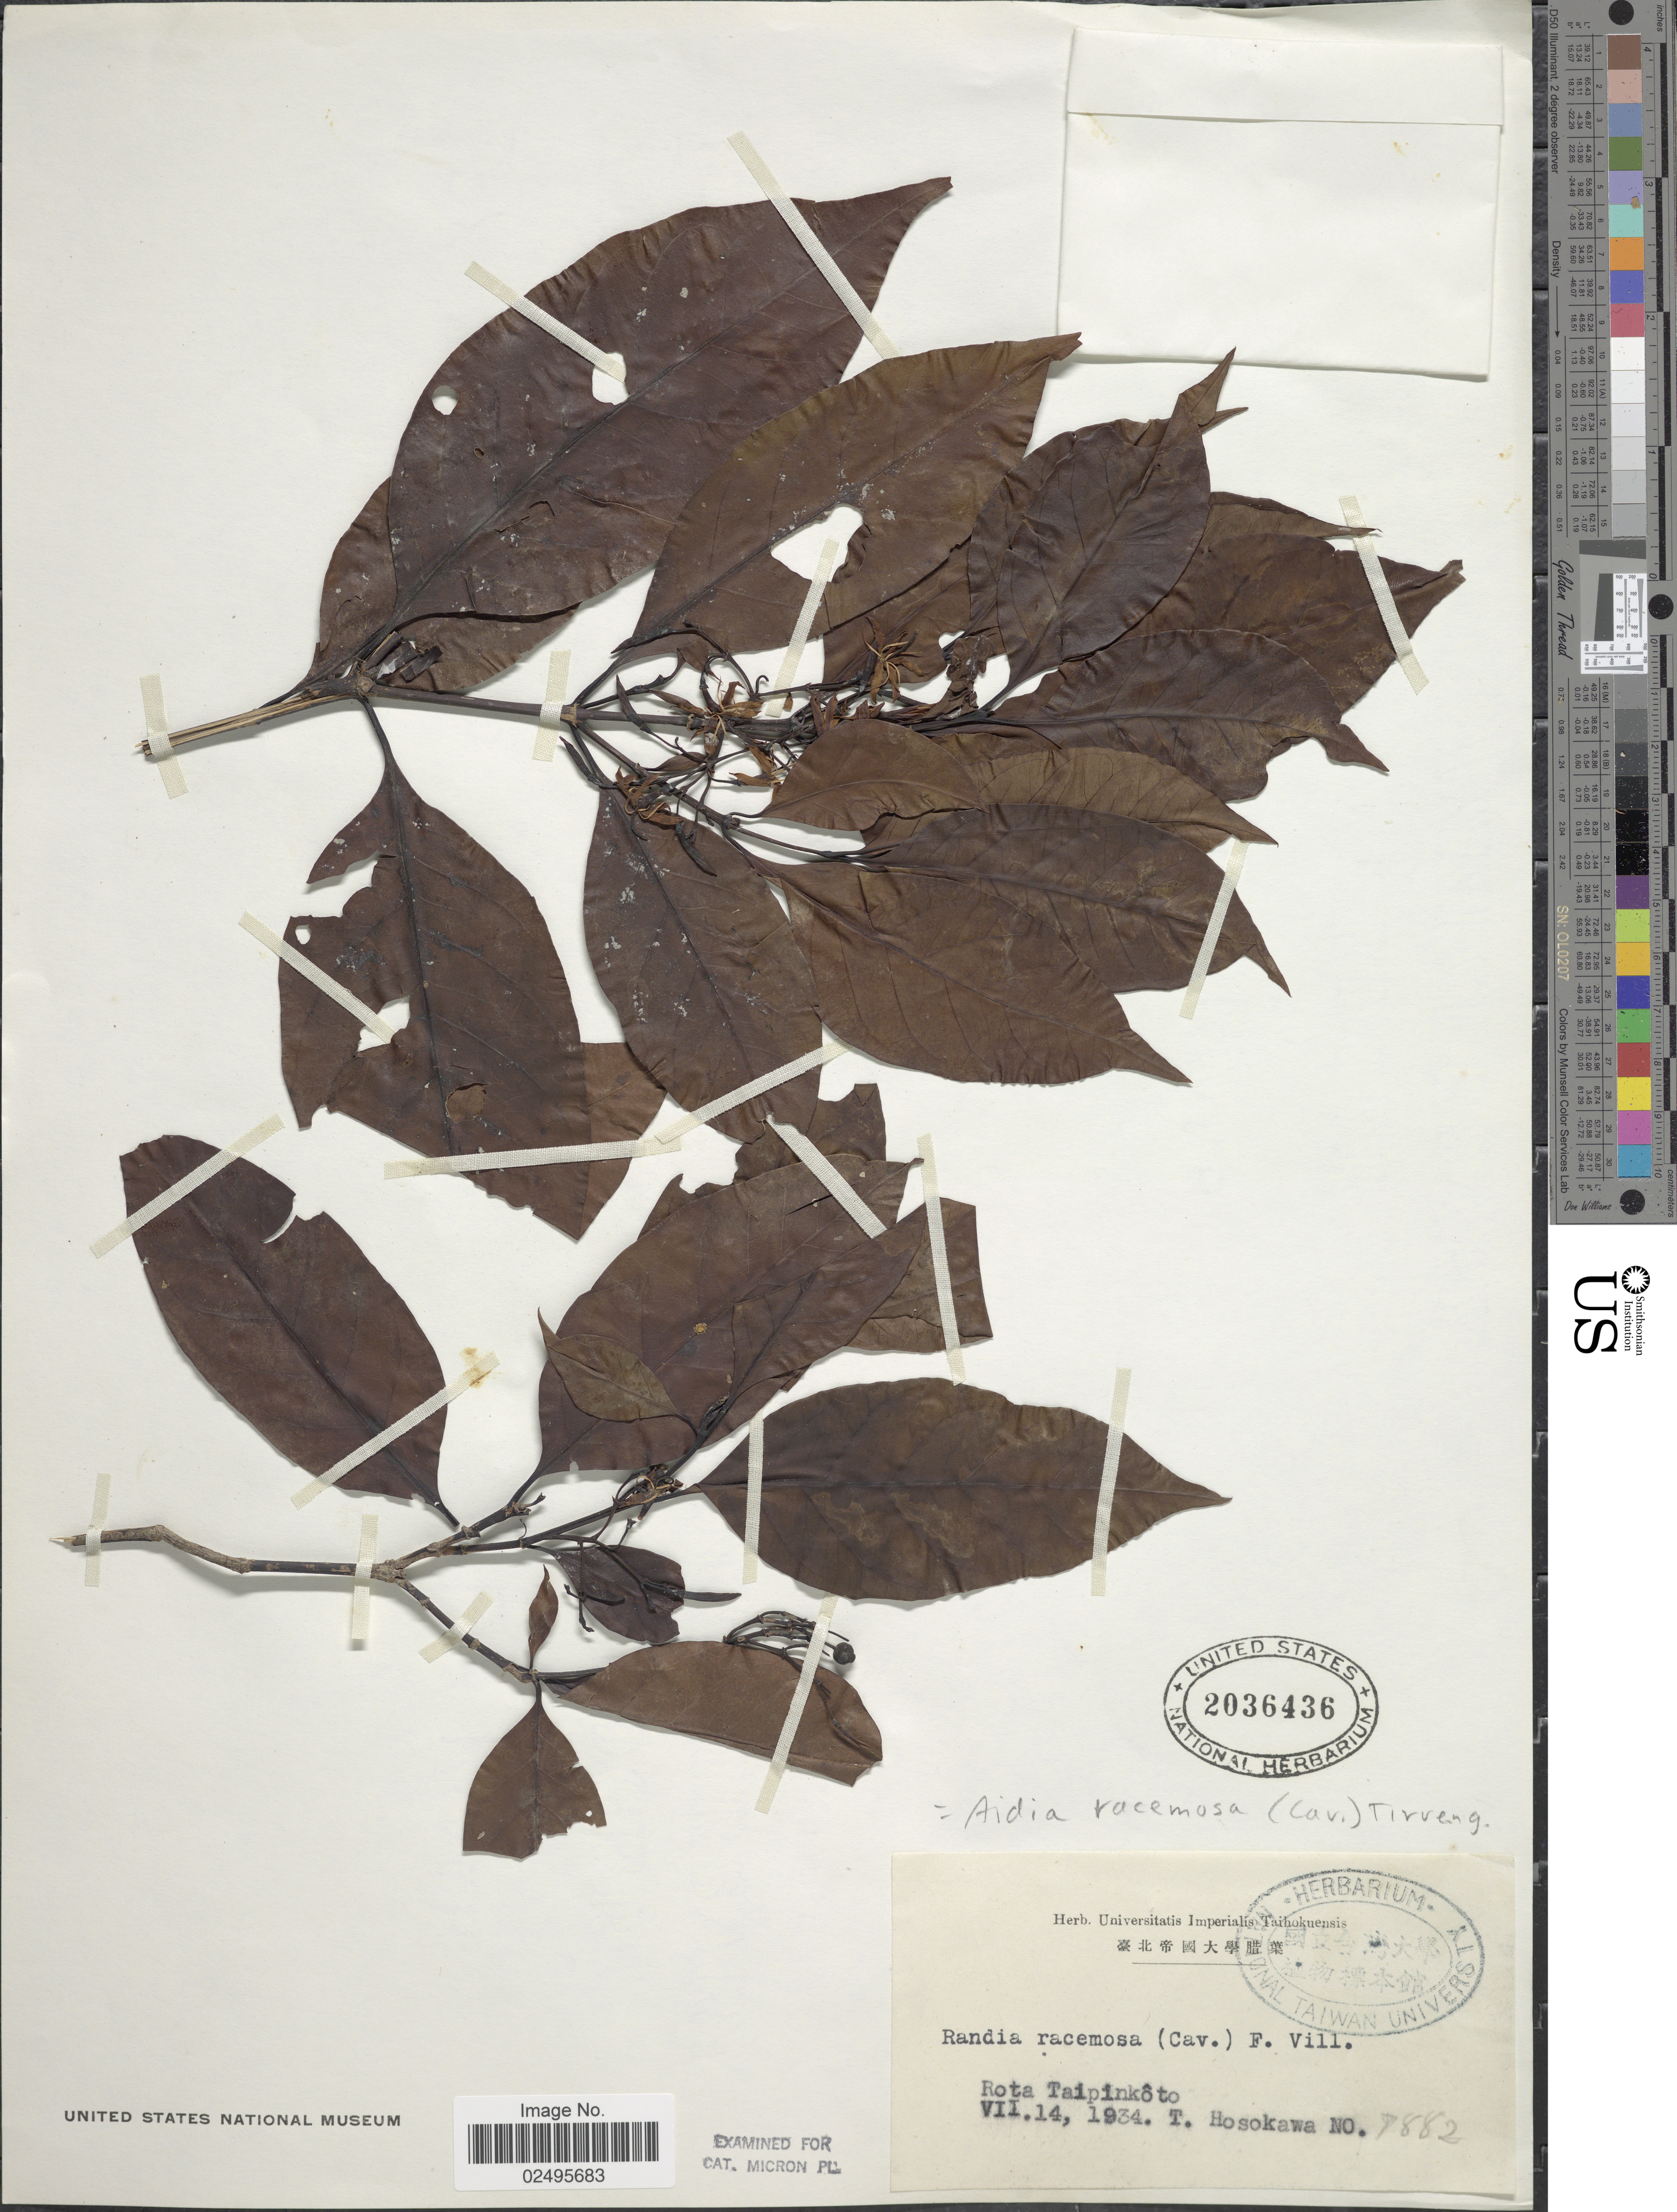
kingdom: Plantae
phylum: Tracheophyta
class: Magnoliopsida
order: Gentianales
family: Rubiaceae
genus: Aidia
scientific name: Aidia graeffei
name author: (Reinecke) Tirveng.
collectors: T. Hosokawa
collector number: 7882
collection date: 1934-07-14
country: Northern Mariana Islands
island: Rota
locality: Taipinkoto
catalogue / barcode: US 2036436